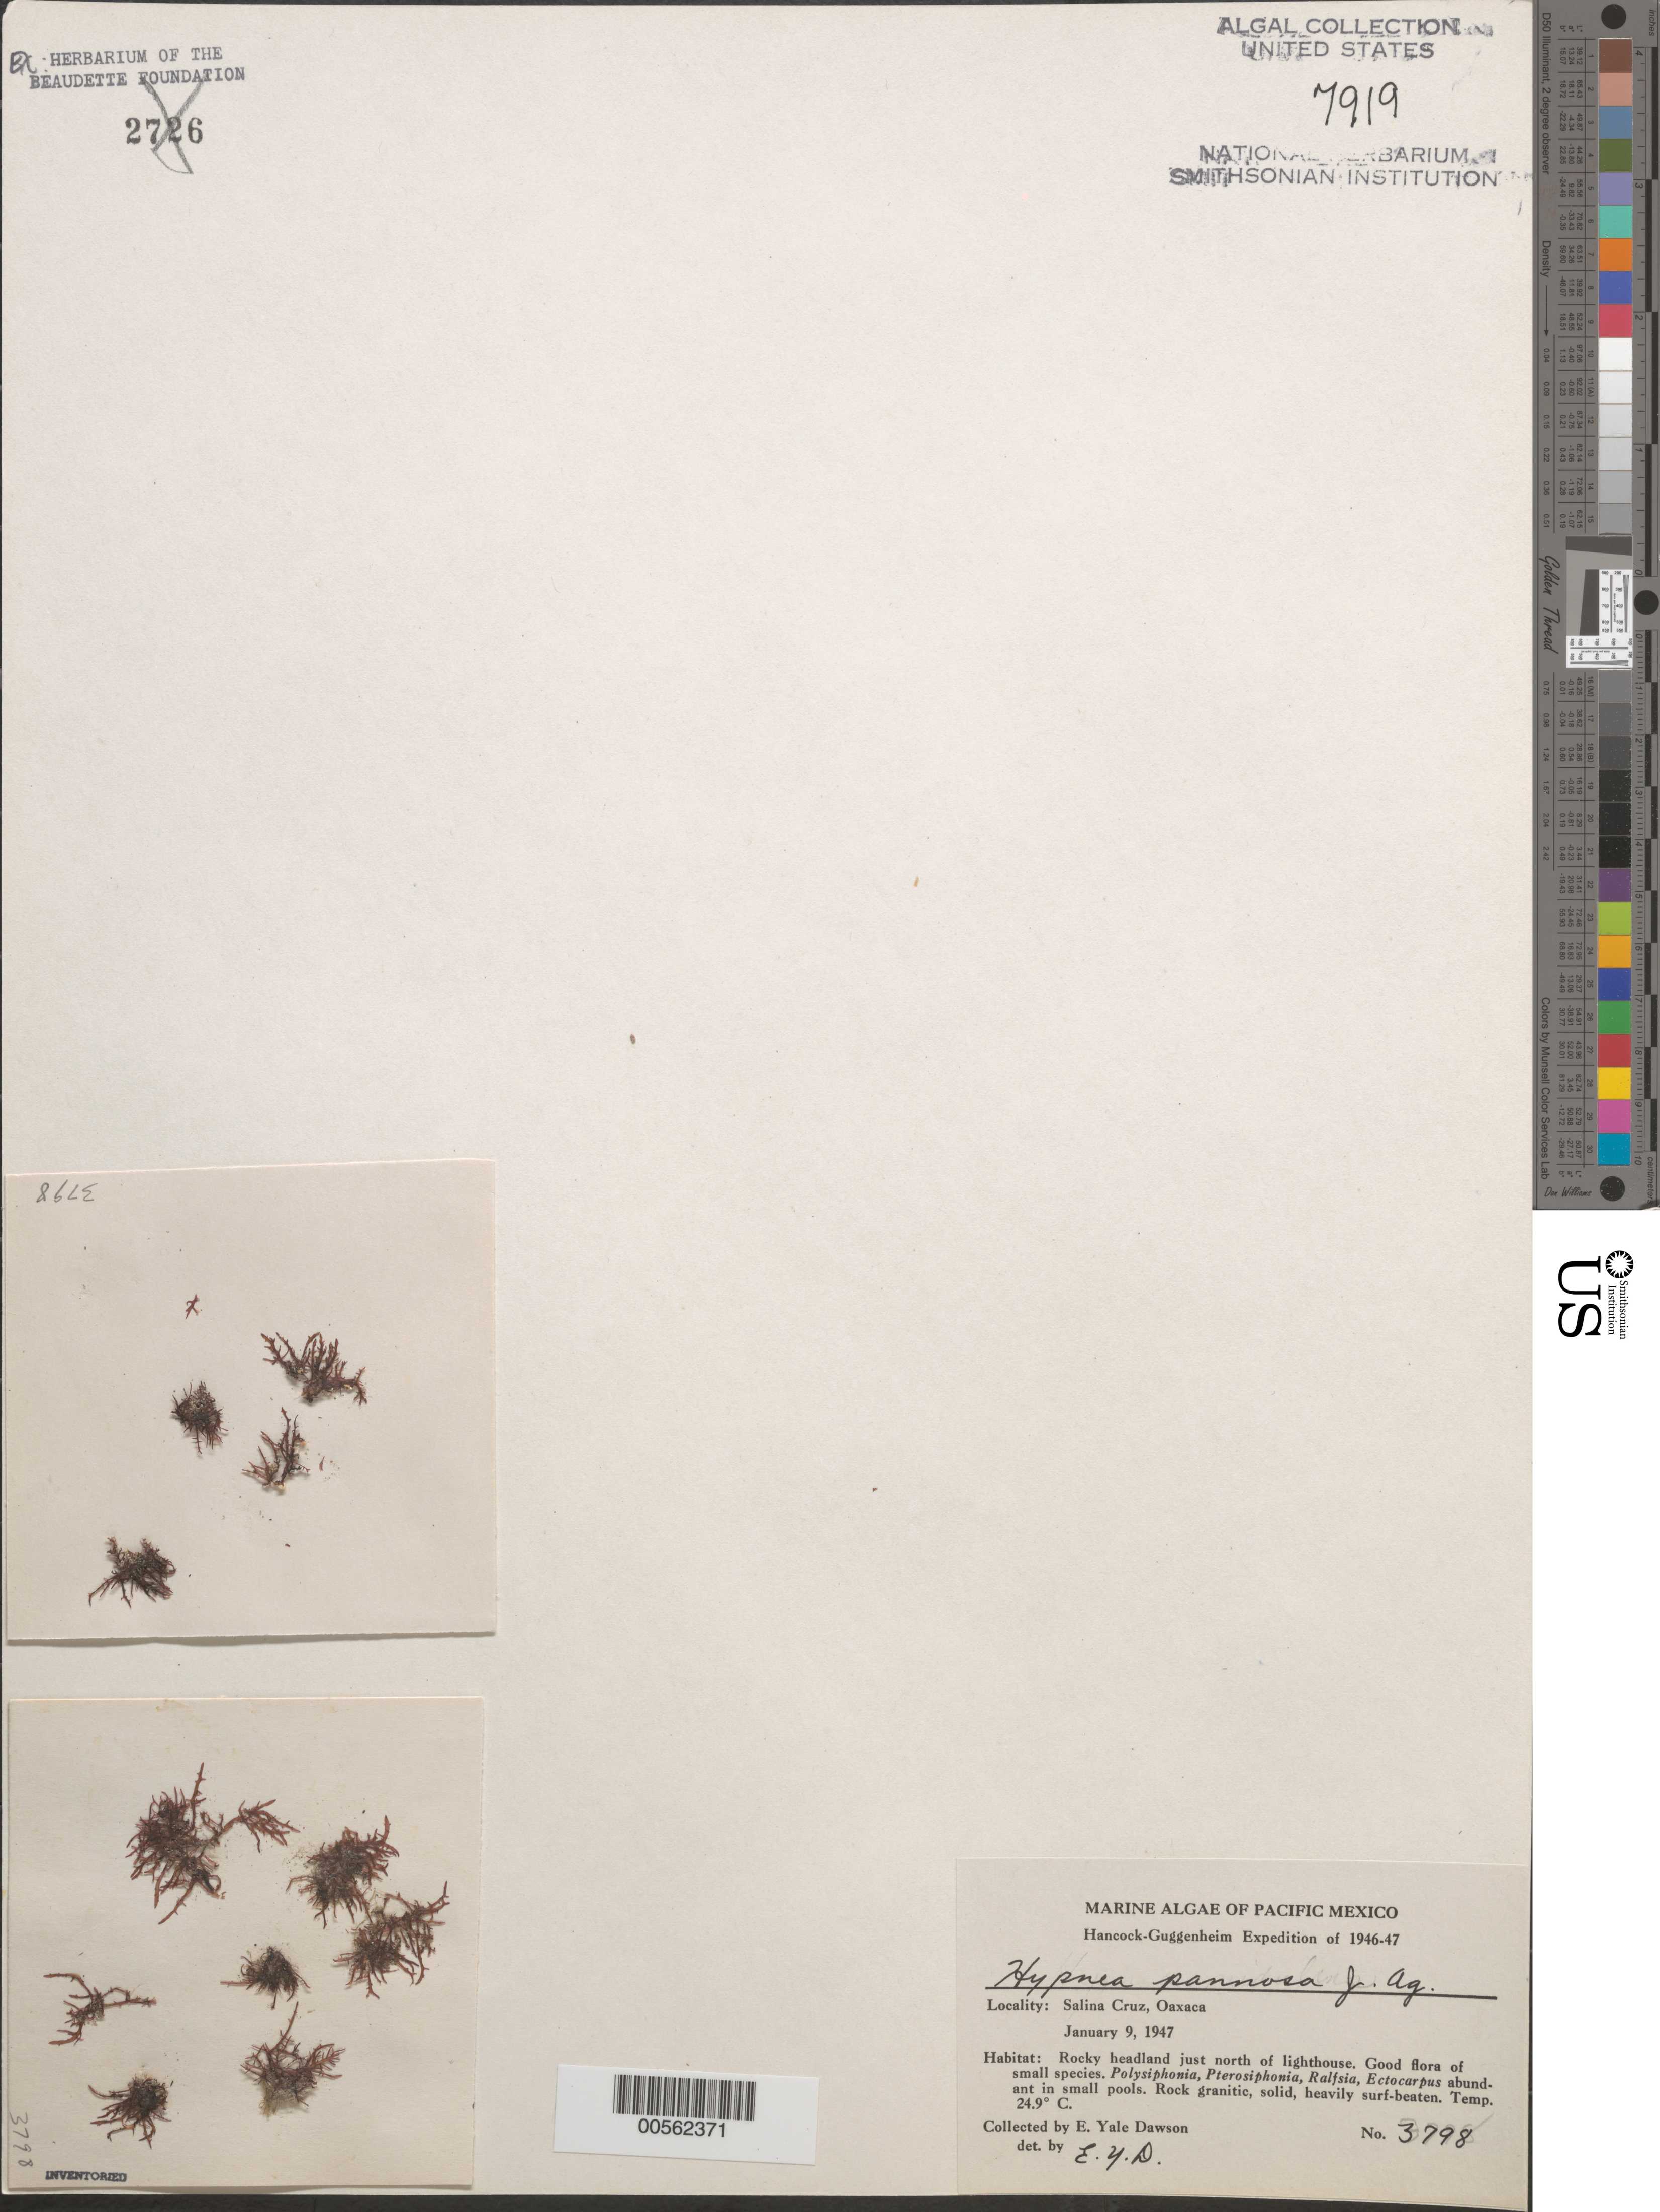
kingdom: Plantae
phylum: Rhodophyta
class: Florideophyceae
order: Gigartinales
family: Cystocloniaceae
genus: Hypnea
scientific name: Hypnea pannosa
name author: J. Agardh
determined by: Dawson, E. Y.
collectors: E. Y. Dawson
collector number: EYD 3798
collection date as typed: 09 Jan 1947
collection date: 1947-01-09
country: Mexico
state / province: Oaxaca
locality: Salina Cruz, N of lighthouse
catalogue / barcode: US 7919